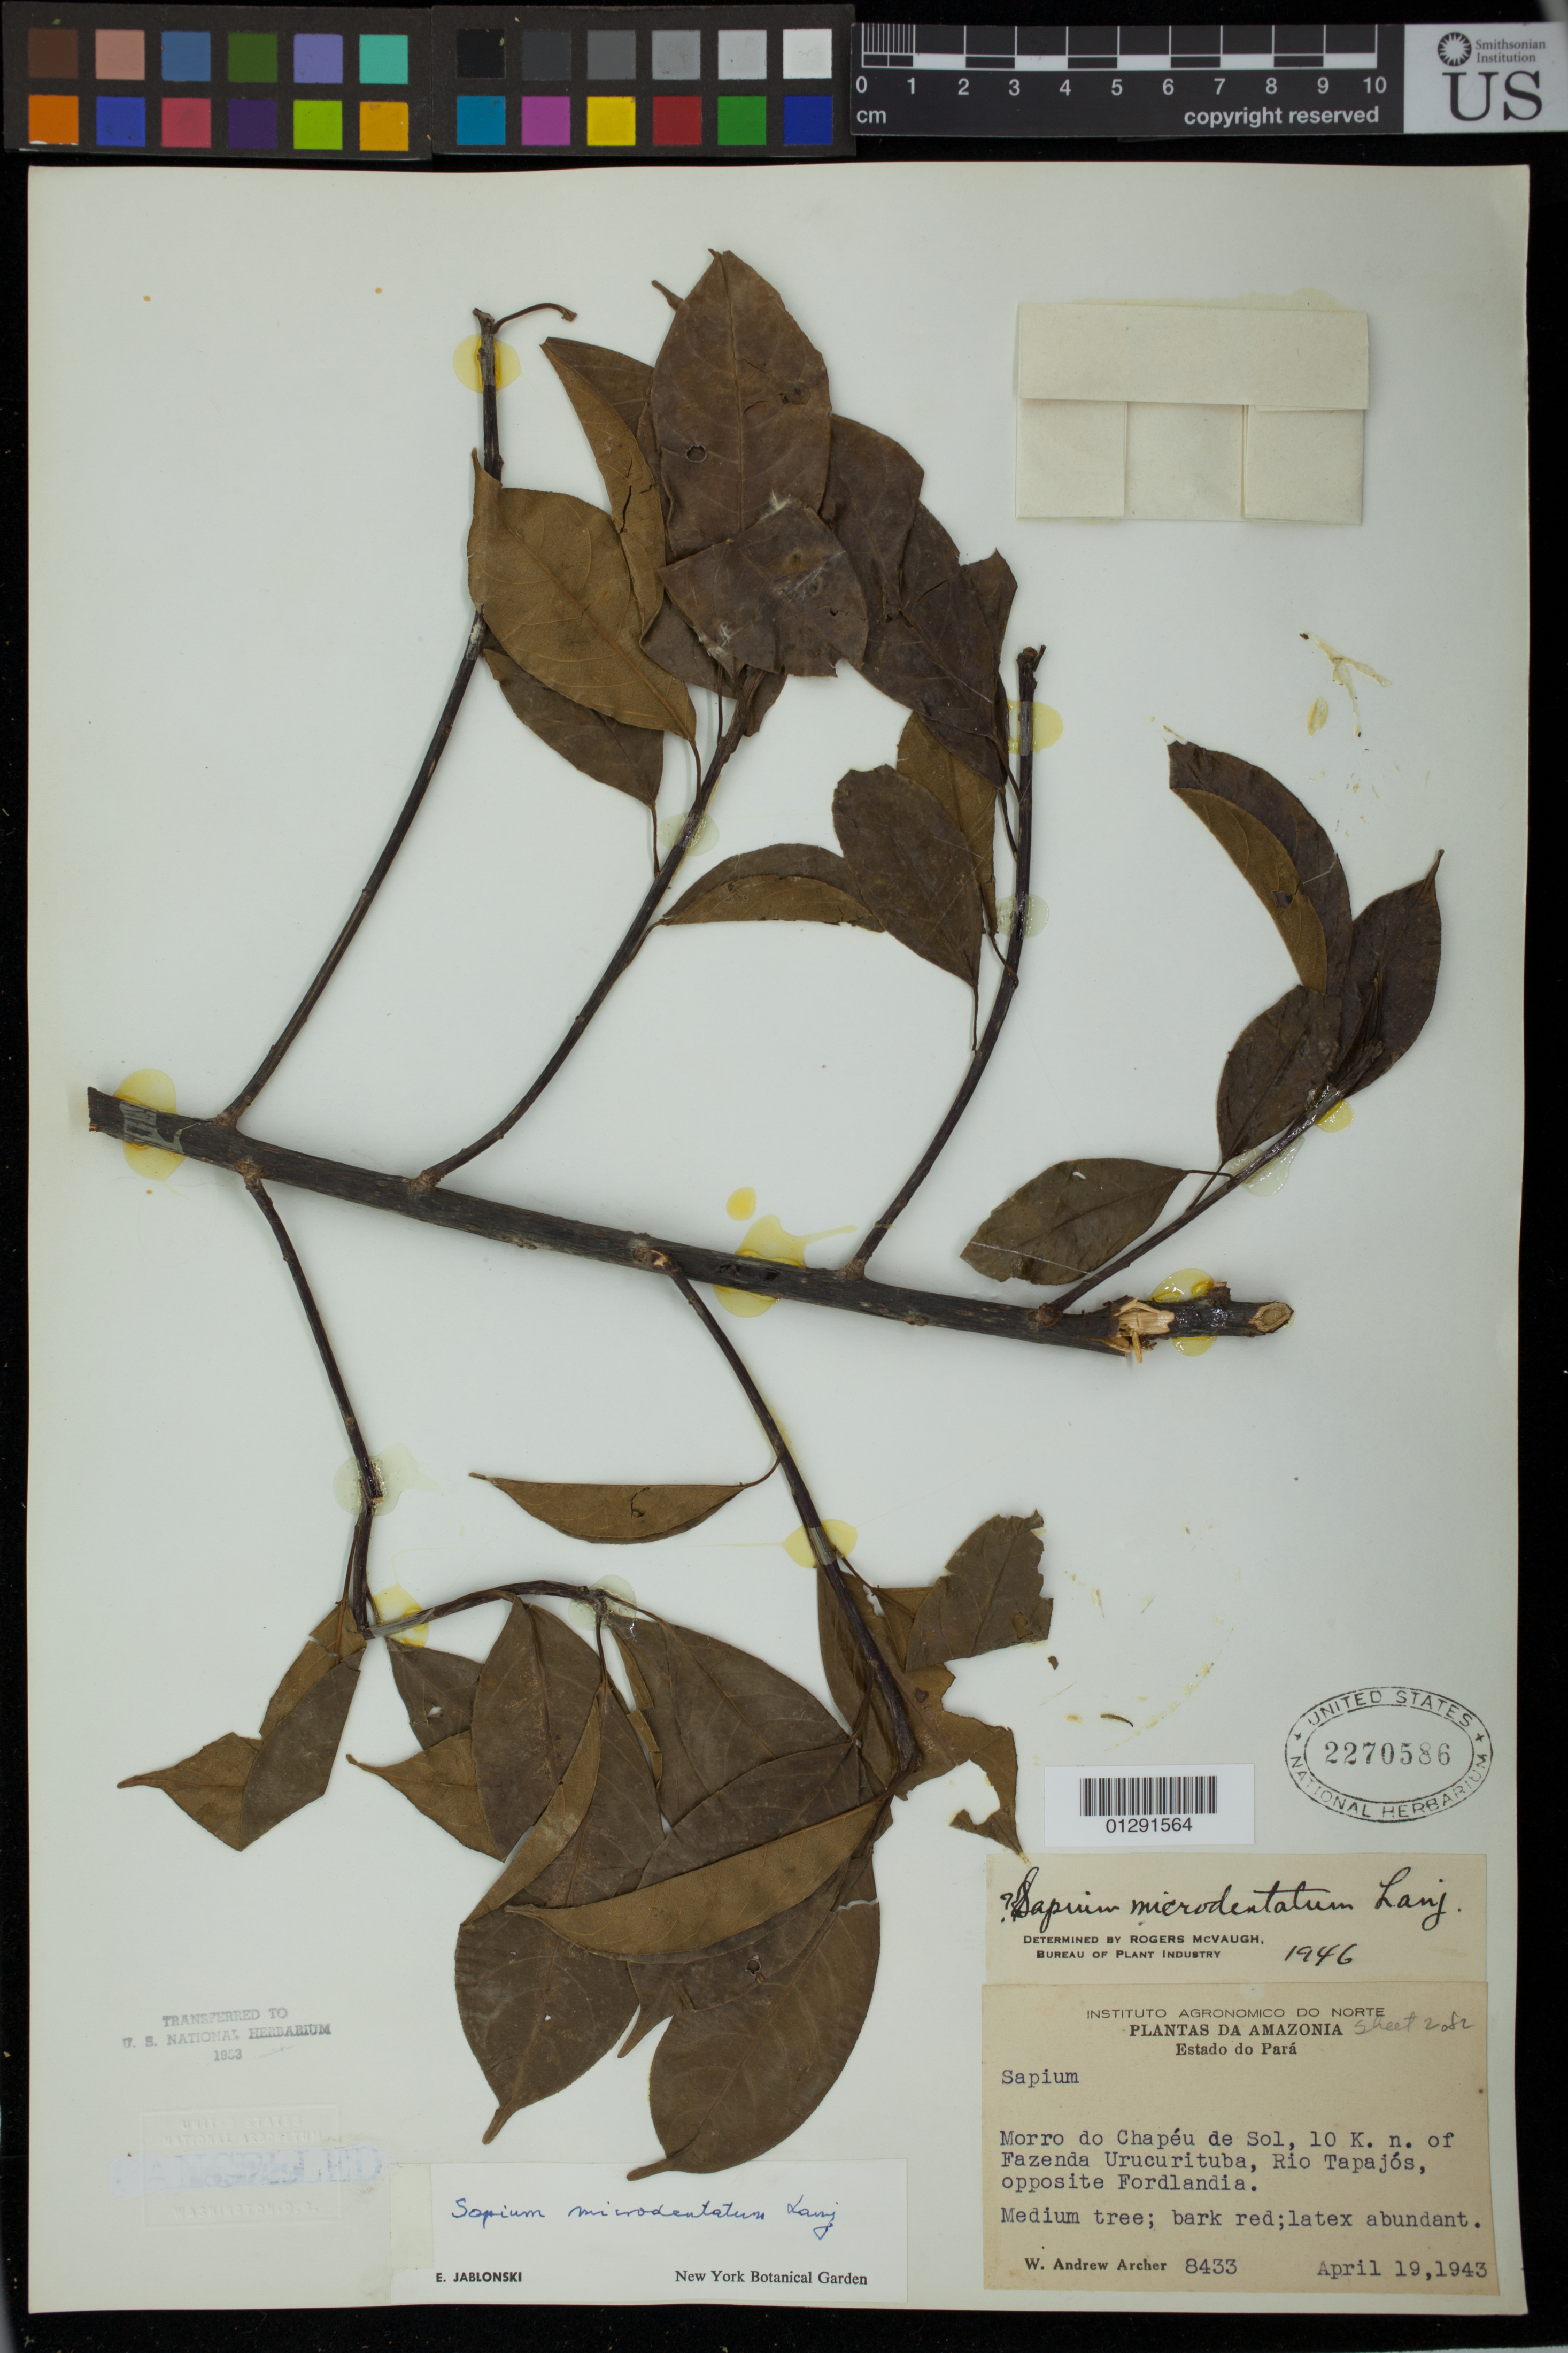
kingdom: Plantae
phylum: Tracheophyta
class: Magnoliopsida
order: Malpighiales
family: Euphorbiaceae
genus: Sapium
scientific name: Sapium paucinervium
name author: Hemsl.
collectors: W. A. Archer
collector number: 8433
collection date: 1943-04-19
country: Brazil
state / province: Para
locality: Morro do Chapeu de Sol, 10 kilometers N of Fazenda Urucurituba, Rio Tagajos, opposite Fordlandia.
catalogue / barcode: US 2270586